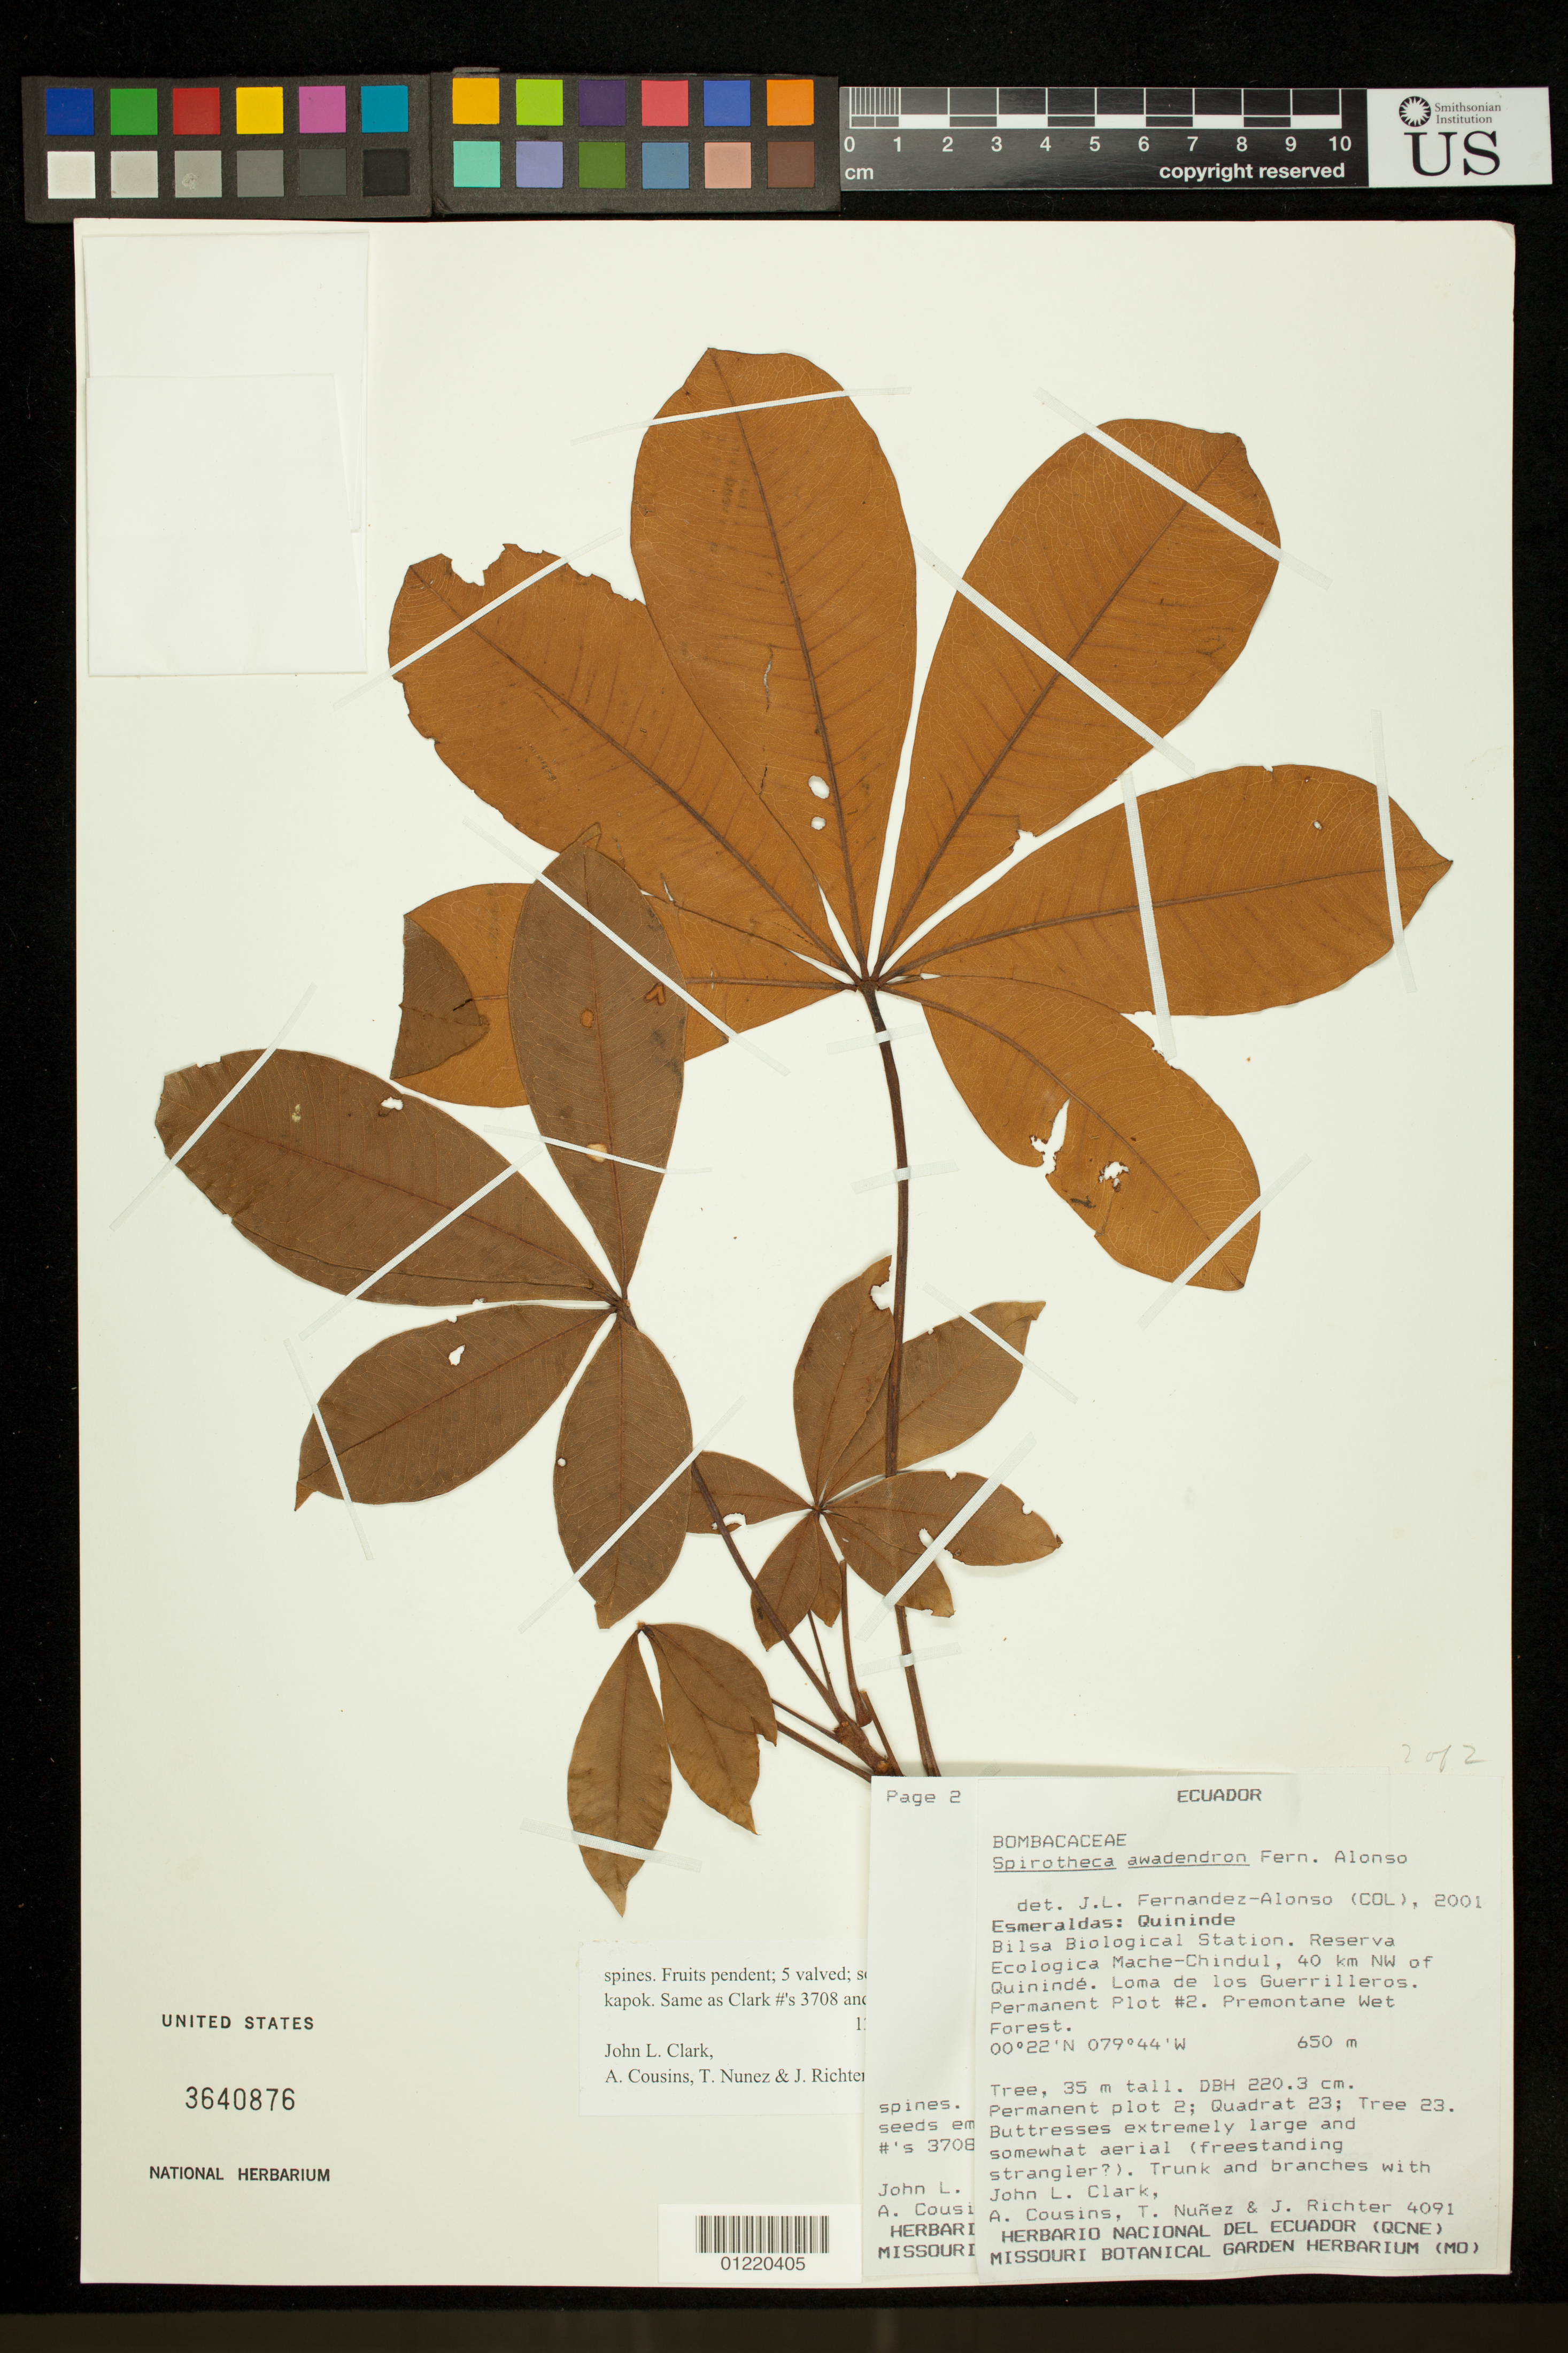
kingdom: Plantae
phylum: Tracheophyta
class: Magnoliopsida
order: Malvales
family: Malvaceae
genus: Spirotheca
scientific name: Spirotheca awadendron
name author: Fern. Alonso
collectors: J. L. Clark, A. Cousins, T. Núñez & J. Richter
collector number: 4091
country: Ecuador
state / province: Esmeraldas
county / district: Quinindé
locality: Bilsa Biological Station. Reserva Ecologica Mache-Chindul, 40 km NW of Quininde. Loma de los Guerrilleros. Permanent Plot #2. Premontane Wet Forest.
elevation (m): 650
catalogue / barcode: US 3640876